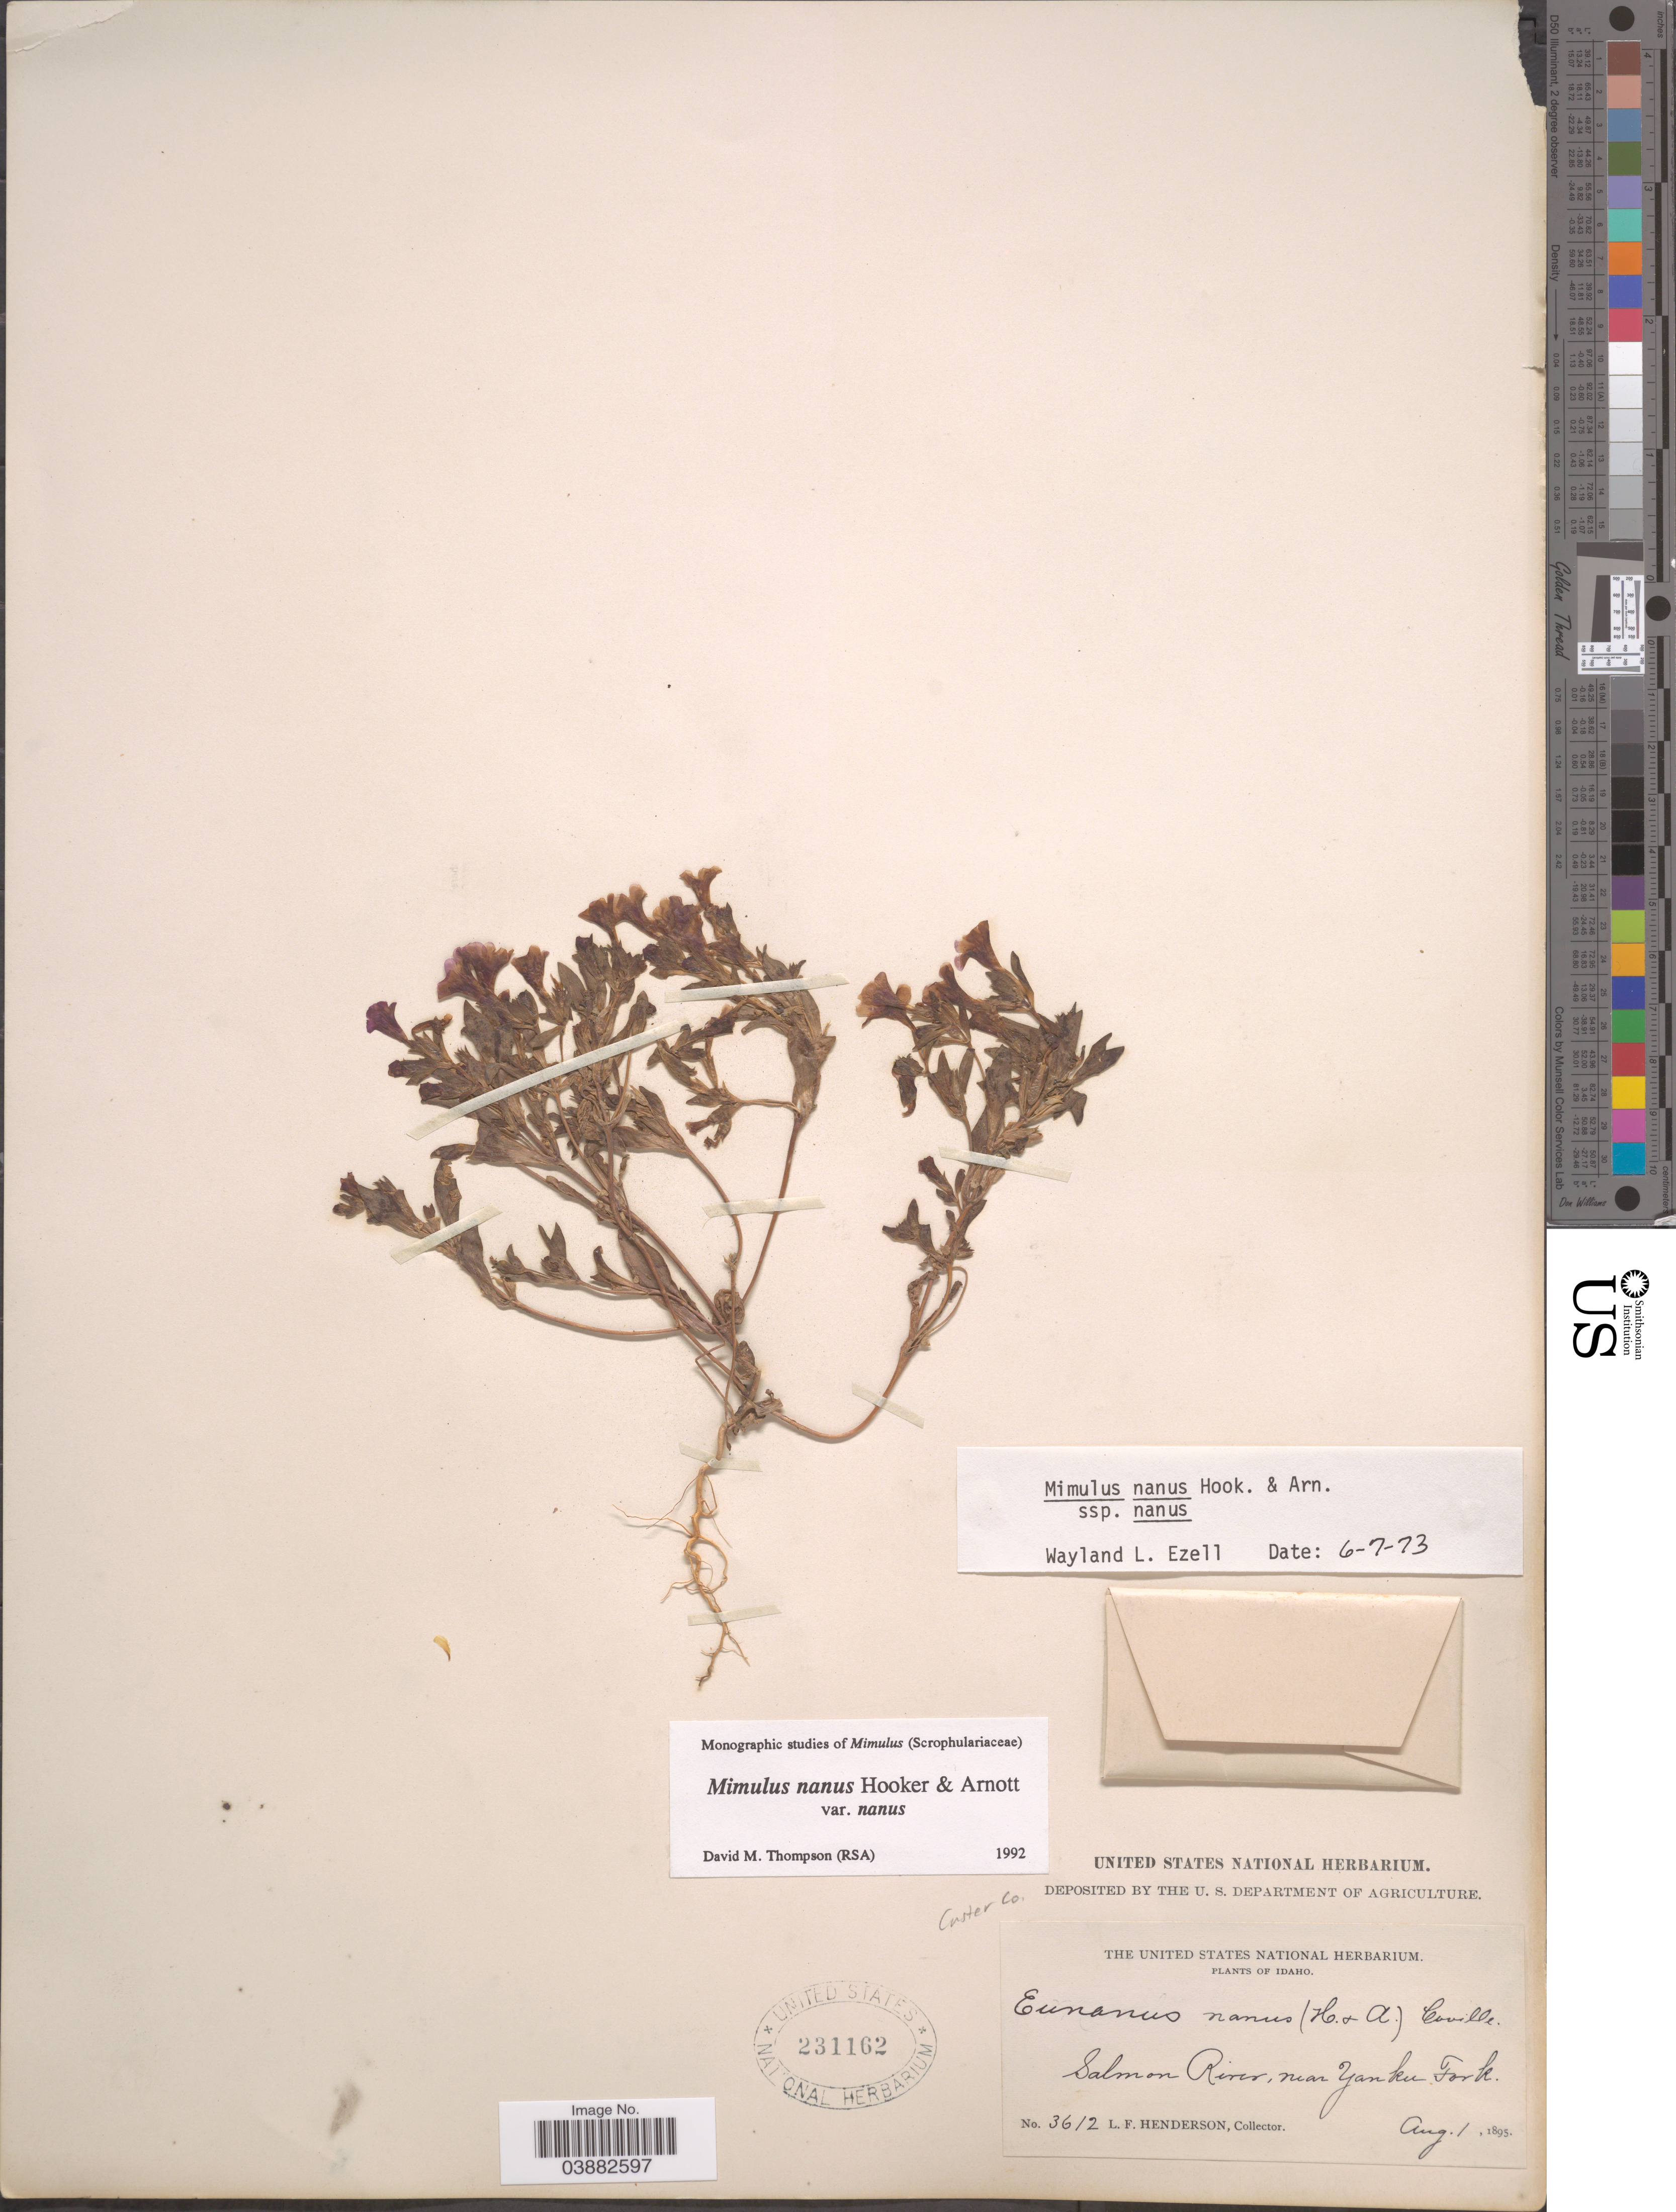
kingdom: Plantae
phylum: Tracheophyta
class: Magnoliopsida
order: Lamiales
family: Phrymaceae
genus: Mimulus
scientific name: Mimulus nanus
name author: Hook. & Arn.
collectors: L. Henderson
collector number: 3612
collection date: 1895-08-01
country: United States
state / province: Idaho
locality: Salmon River, near Yankee Fork.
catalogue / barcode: US 231162